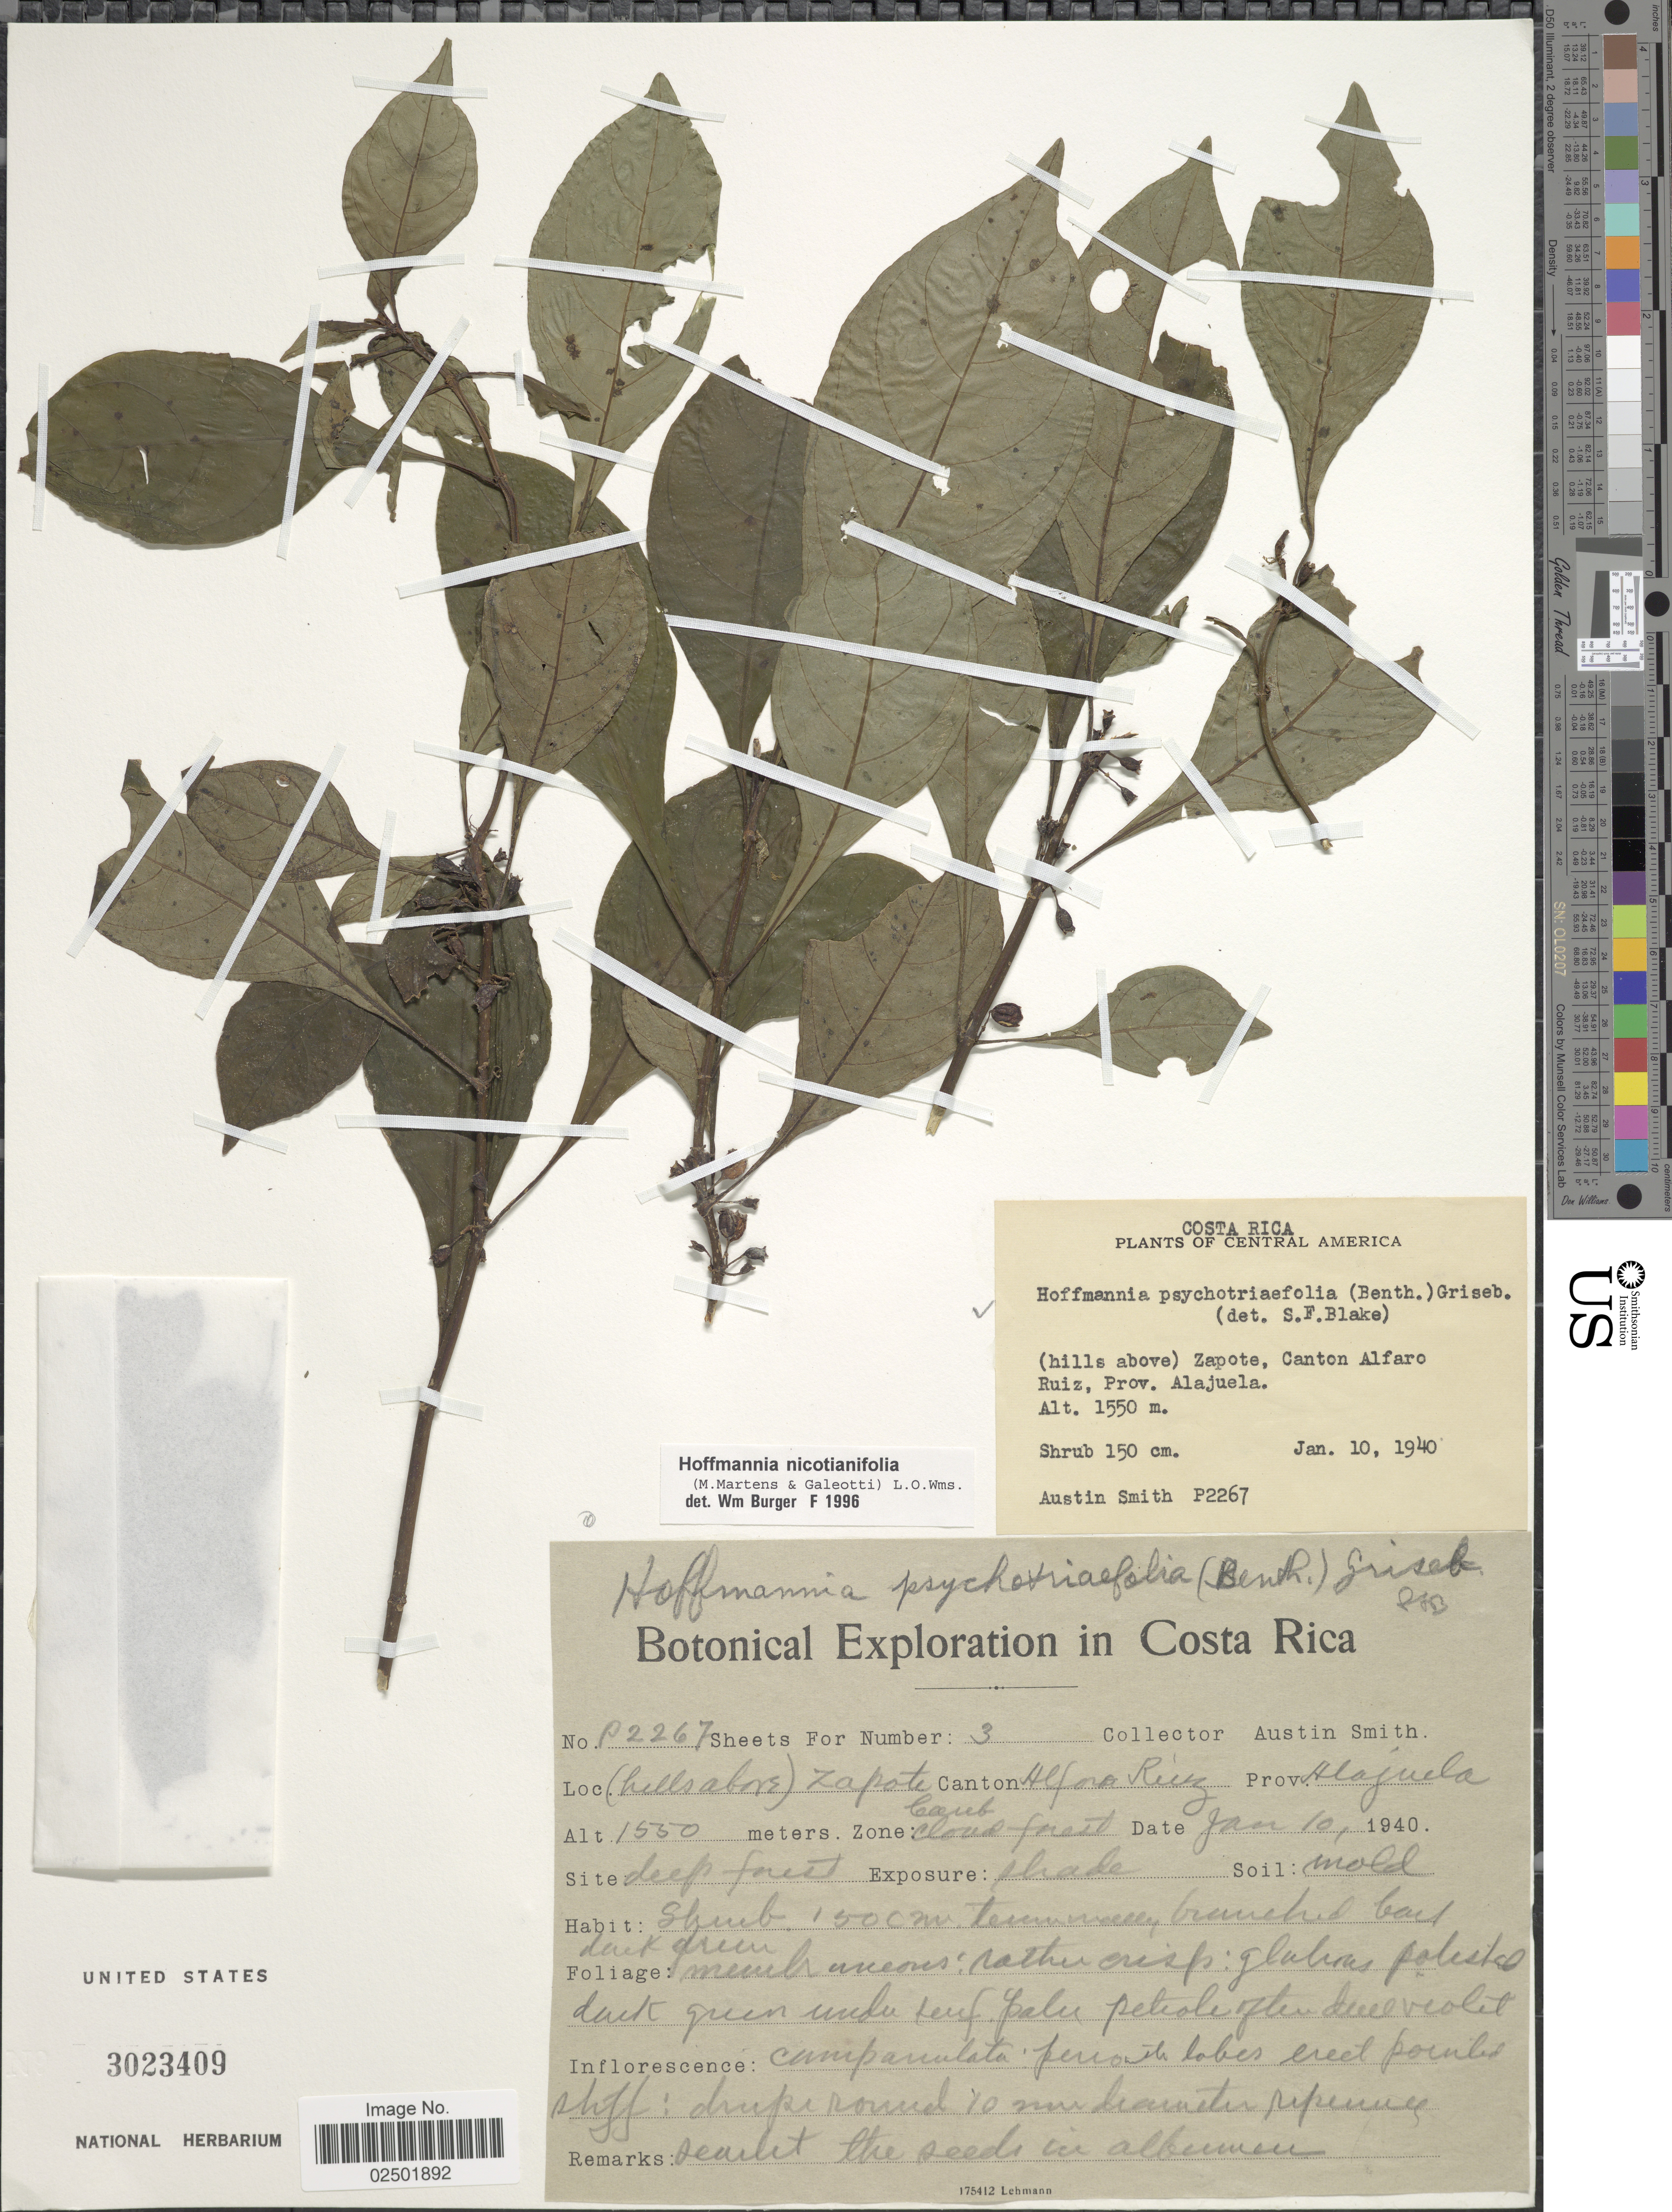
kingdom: Plantae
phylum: Tracheophyta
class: Magnoliopsida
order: Gentianales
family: Rubiaceae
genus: Hoffmannia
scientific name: Hoffmannia nicotianifolia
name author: (M. Martens & Galeoti) L.O. Williams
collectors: Aust P. Smith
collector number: P2267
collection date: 1940-01-10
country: Costa Rica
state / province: Alajuela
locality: (hills above) Zapote. Canton Alfaro Ruiz,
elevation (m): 1550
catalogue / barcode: US 3023409